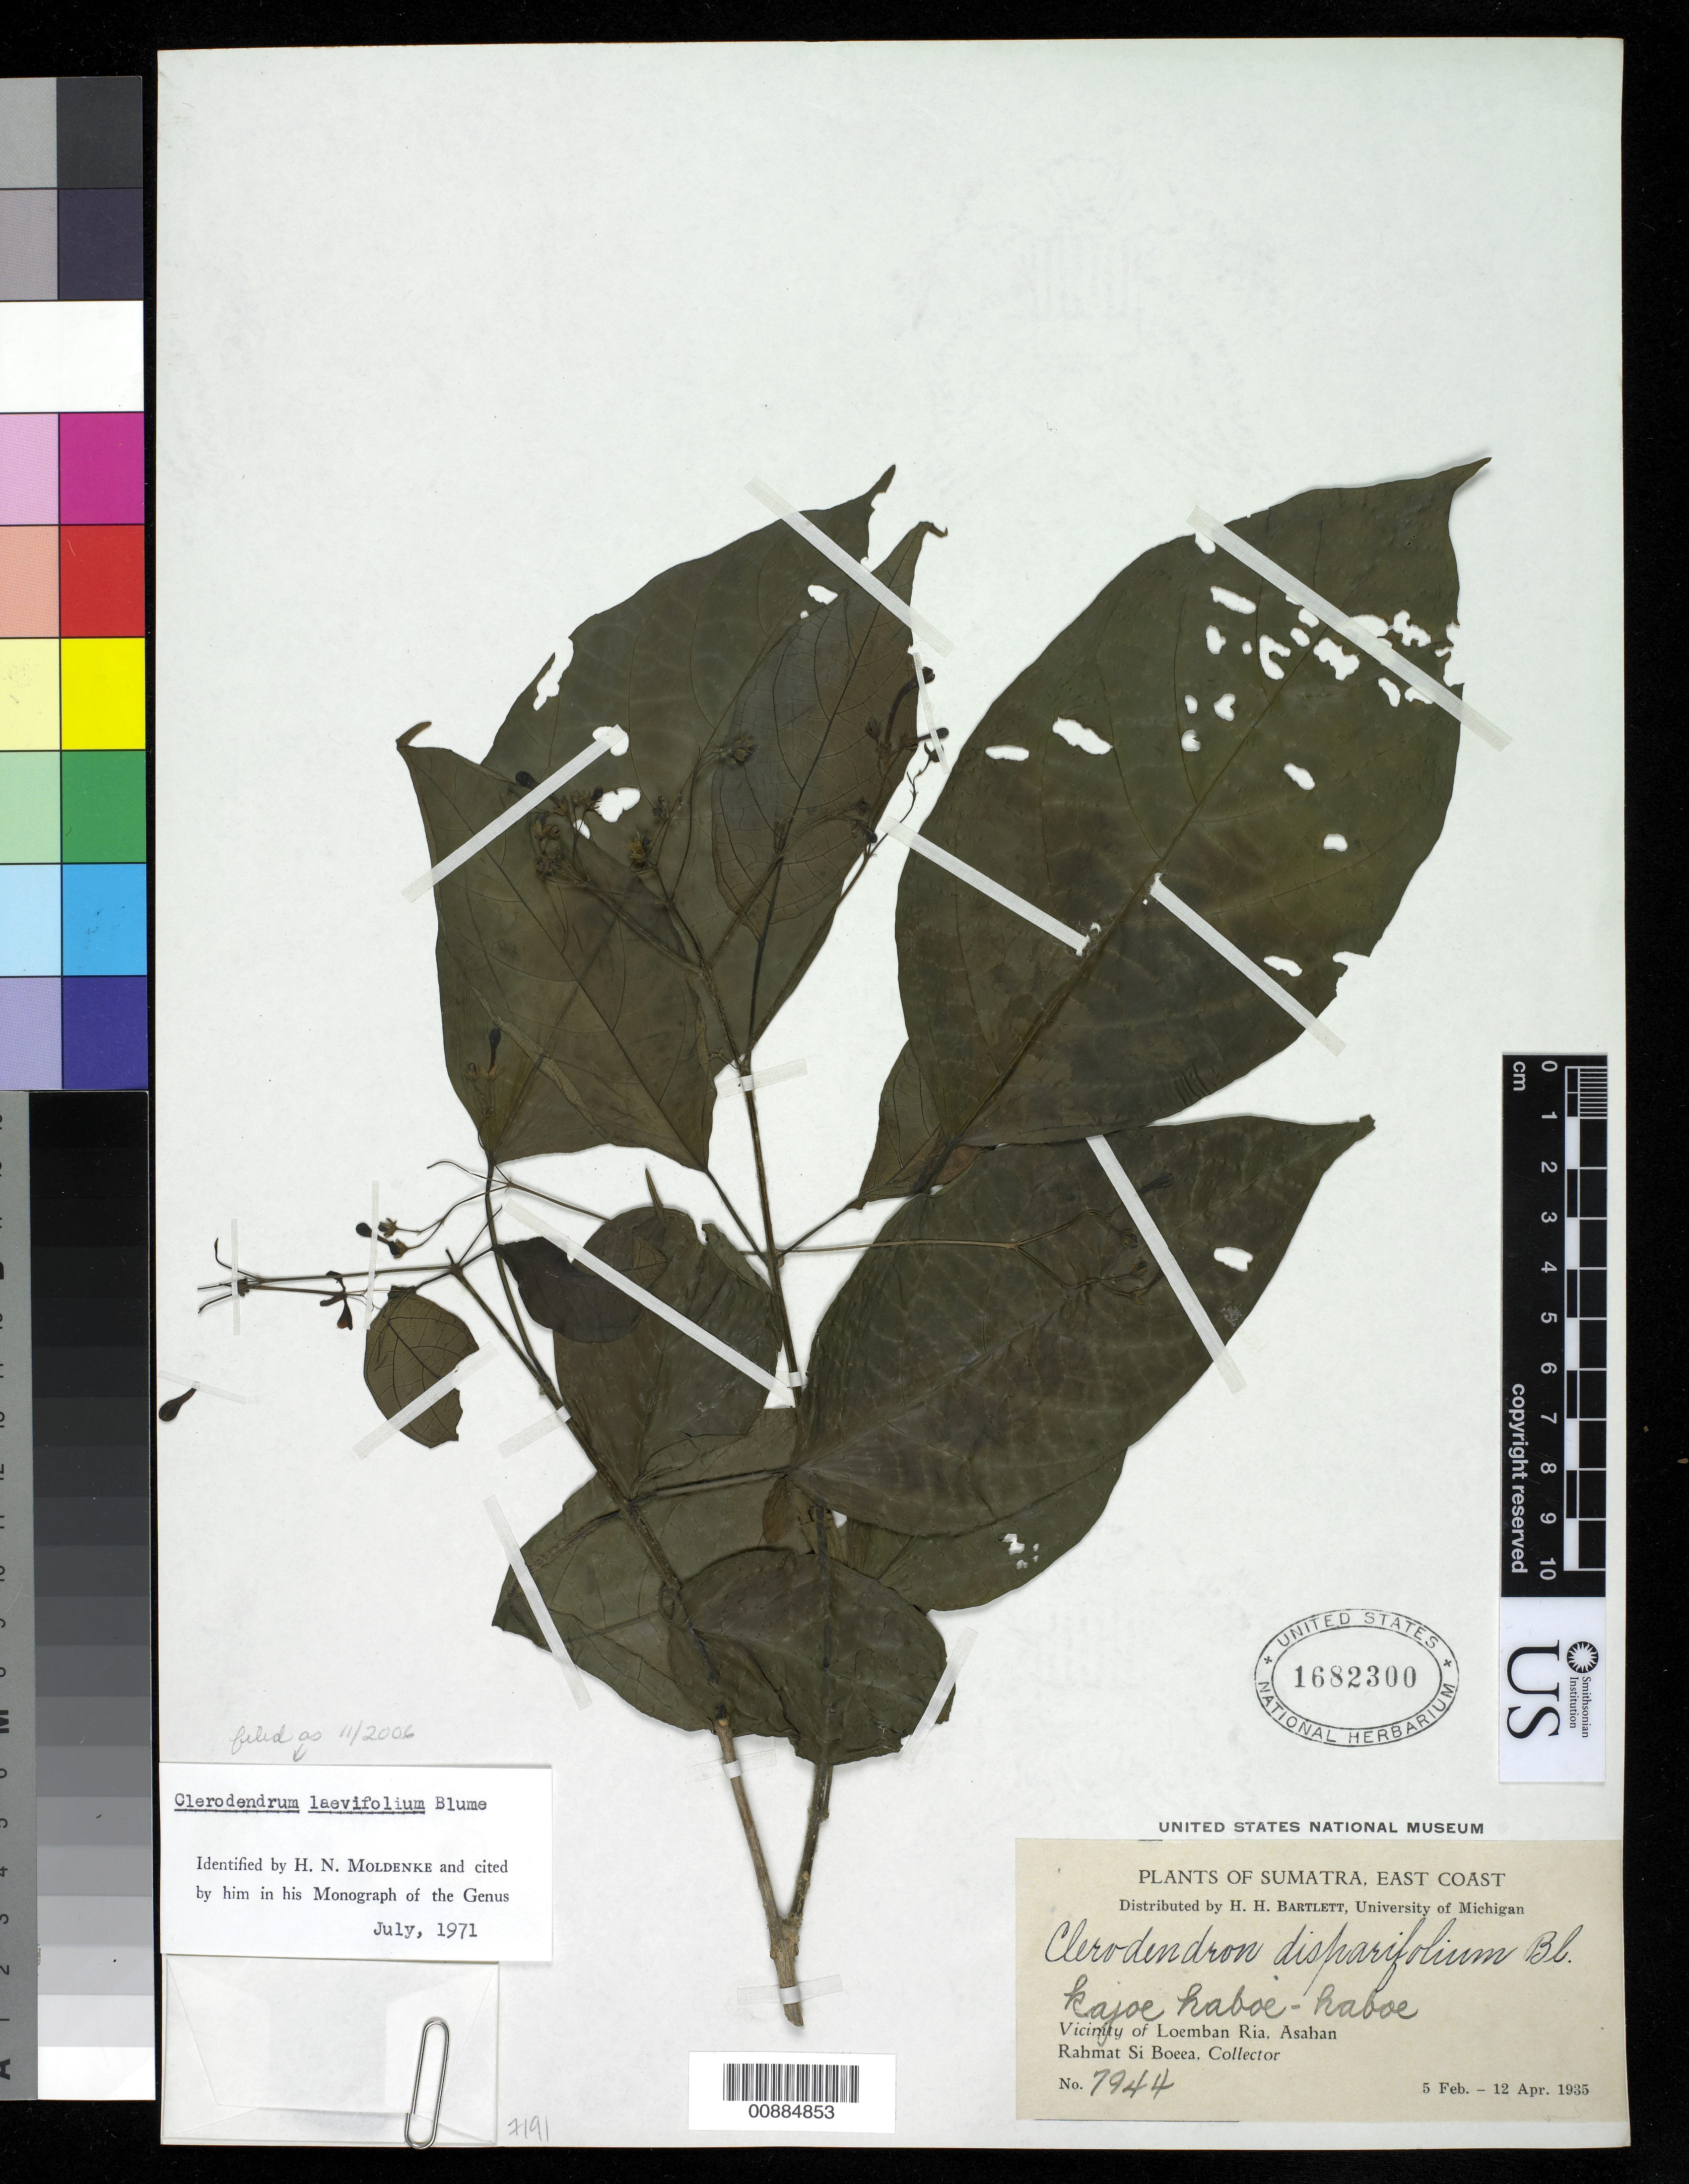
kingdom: Plantae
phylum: Tracheophyta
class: Magnoliopsida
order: Lamiales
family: Lamiaceae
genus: Clerodendrum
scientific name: Clerodendrum laevifolium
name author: Blume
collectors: Rahmat Si Boeea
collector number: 7944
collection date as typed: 05 Feb 1935 to 12 Apr 1935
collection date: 1935-02-05/1935-04-12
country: Indonesia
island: Sumatra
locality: Vicinity of Loemban Ria, Asahan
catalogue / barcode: US 1682300